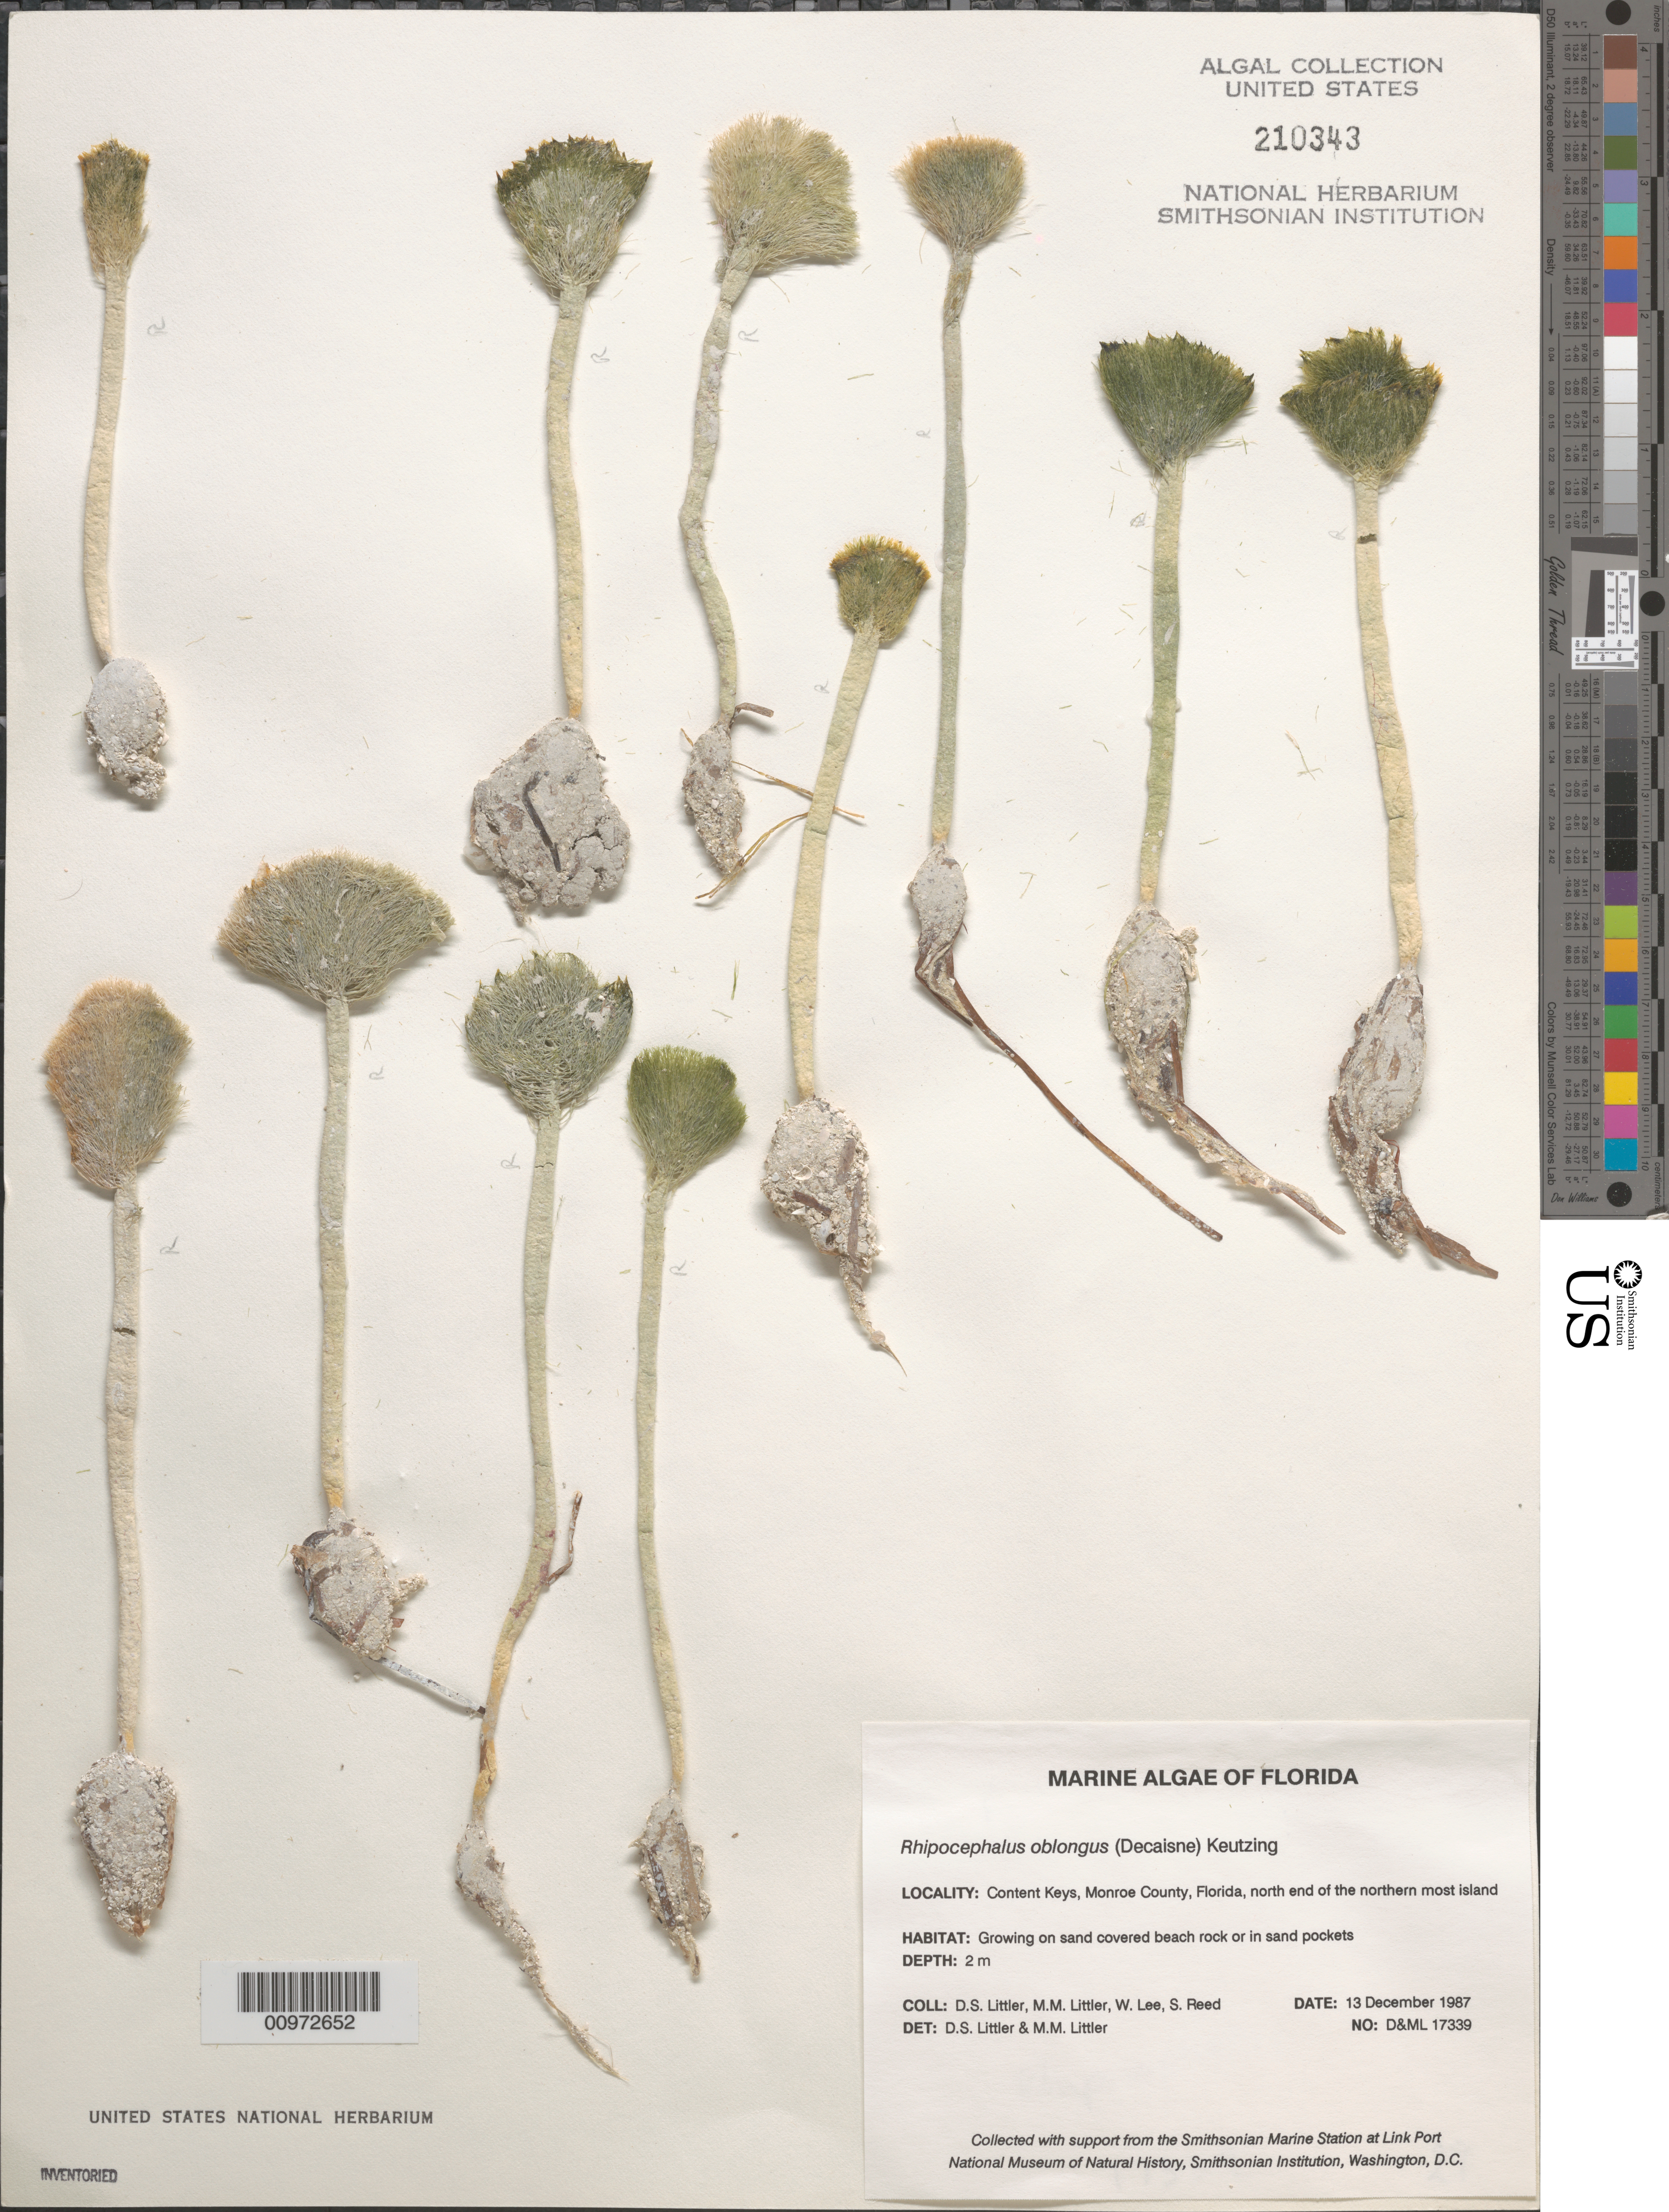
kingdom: Plantae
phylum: Chlorophyta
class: Ulvophyceae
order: Bryopsidales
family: Udoteaceae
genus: Rhipocephalus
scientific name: Rhipocephalus oblongus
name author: (Decne.) Kütz.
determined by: Littler, D. S.; Littler, M. M.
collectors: D. S. Littler, M. M. Littler, W. Lee & S. Reed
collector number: D&ML 17339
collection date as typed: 13 Dec 1987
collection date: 1987-12-13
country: United States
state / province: Florida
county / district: Monroe County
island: Content Keys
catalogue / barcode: US 210343